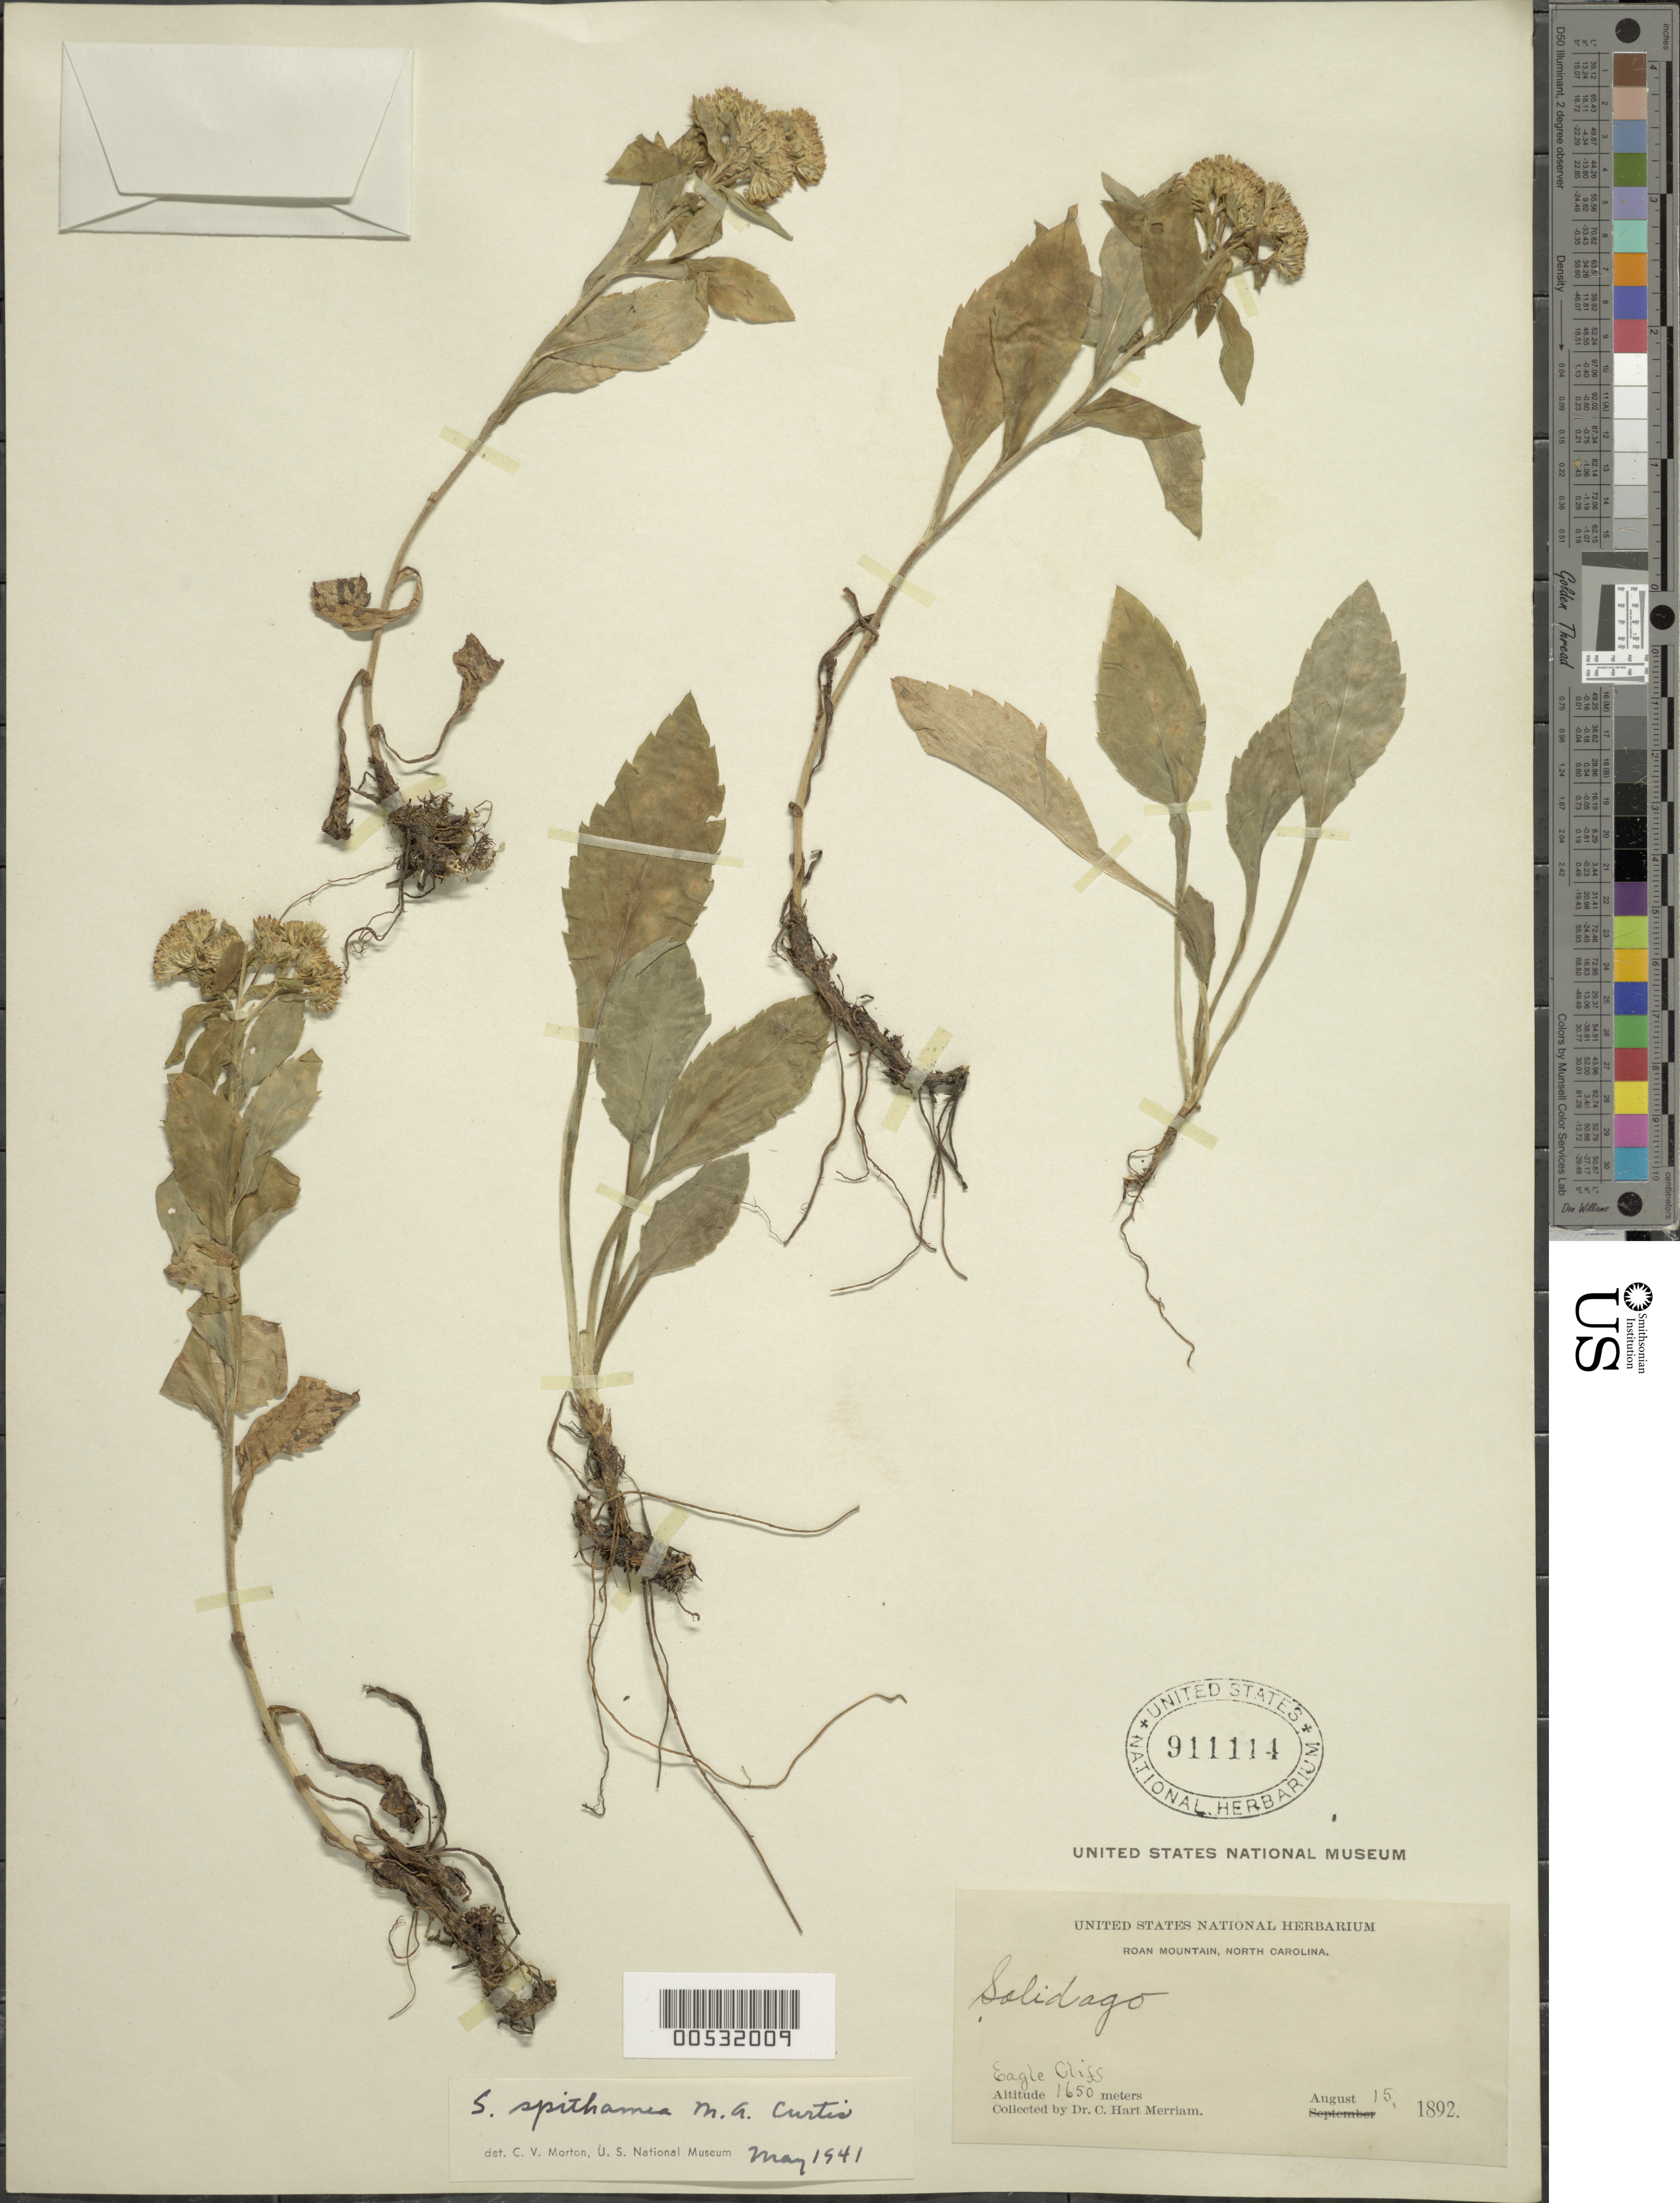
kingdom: Plantae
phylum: Tracheophyta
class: Magnoliopsida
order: Asterales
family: Asteraceae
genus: Solidago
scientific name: Solidago spithamaea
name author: M.A. Curtis ex A. Gray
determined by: Morton, C. V.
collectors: C. Merriam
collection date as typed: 15 Aug 1892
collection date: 1892-08-15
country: United States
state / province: North Carolina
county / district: Mitchell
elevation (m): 1650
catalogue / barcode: US 911114